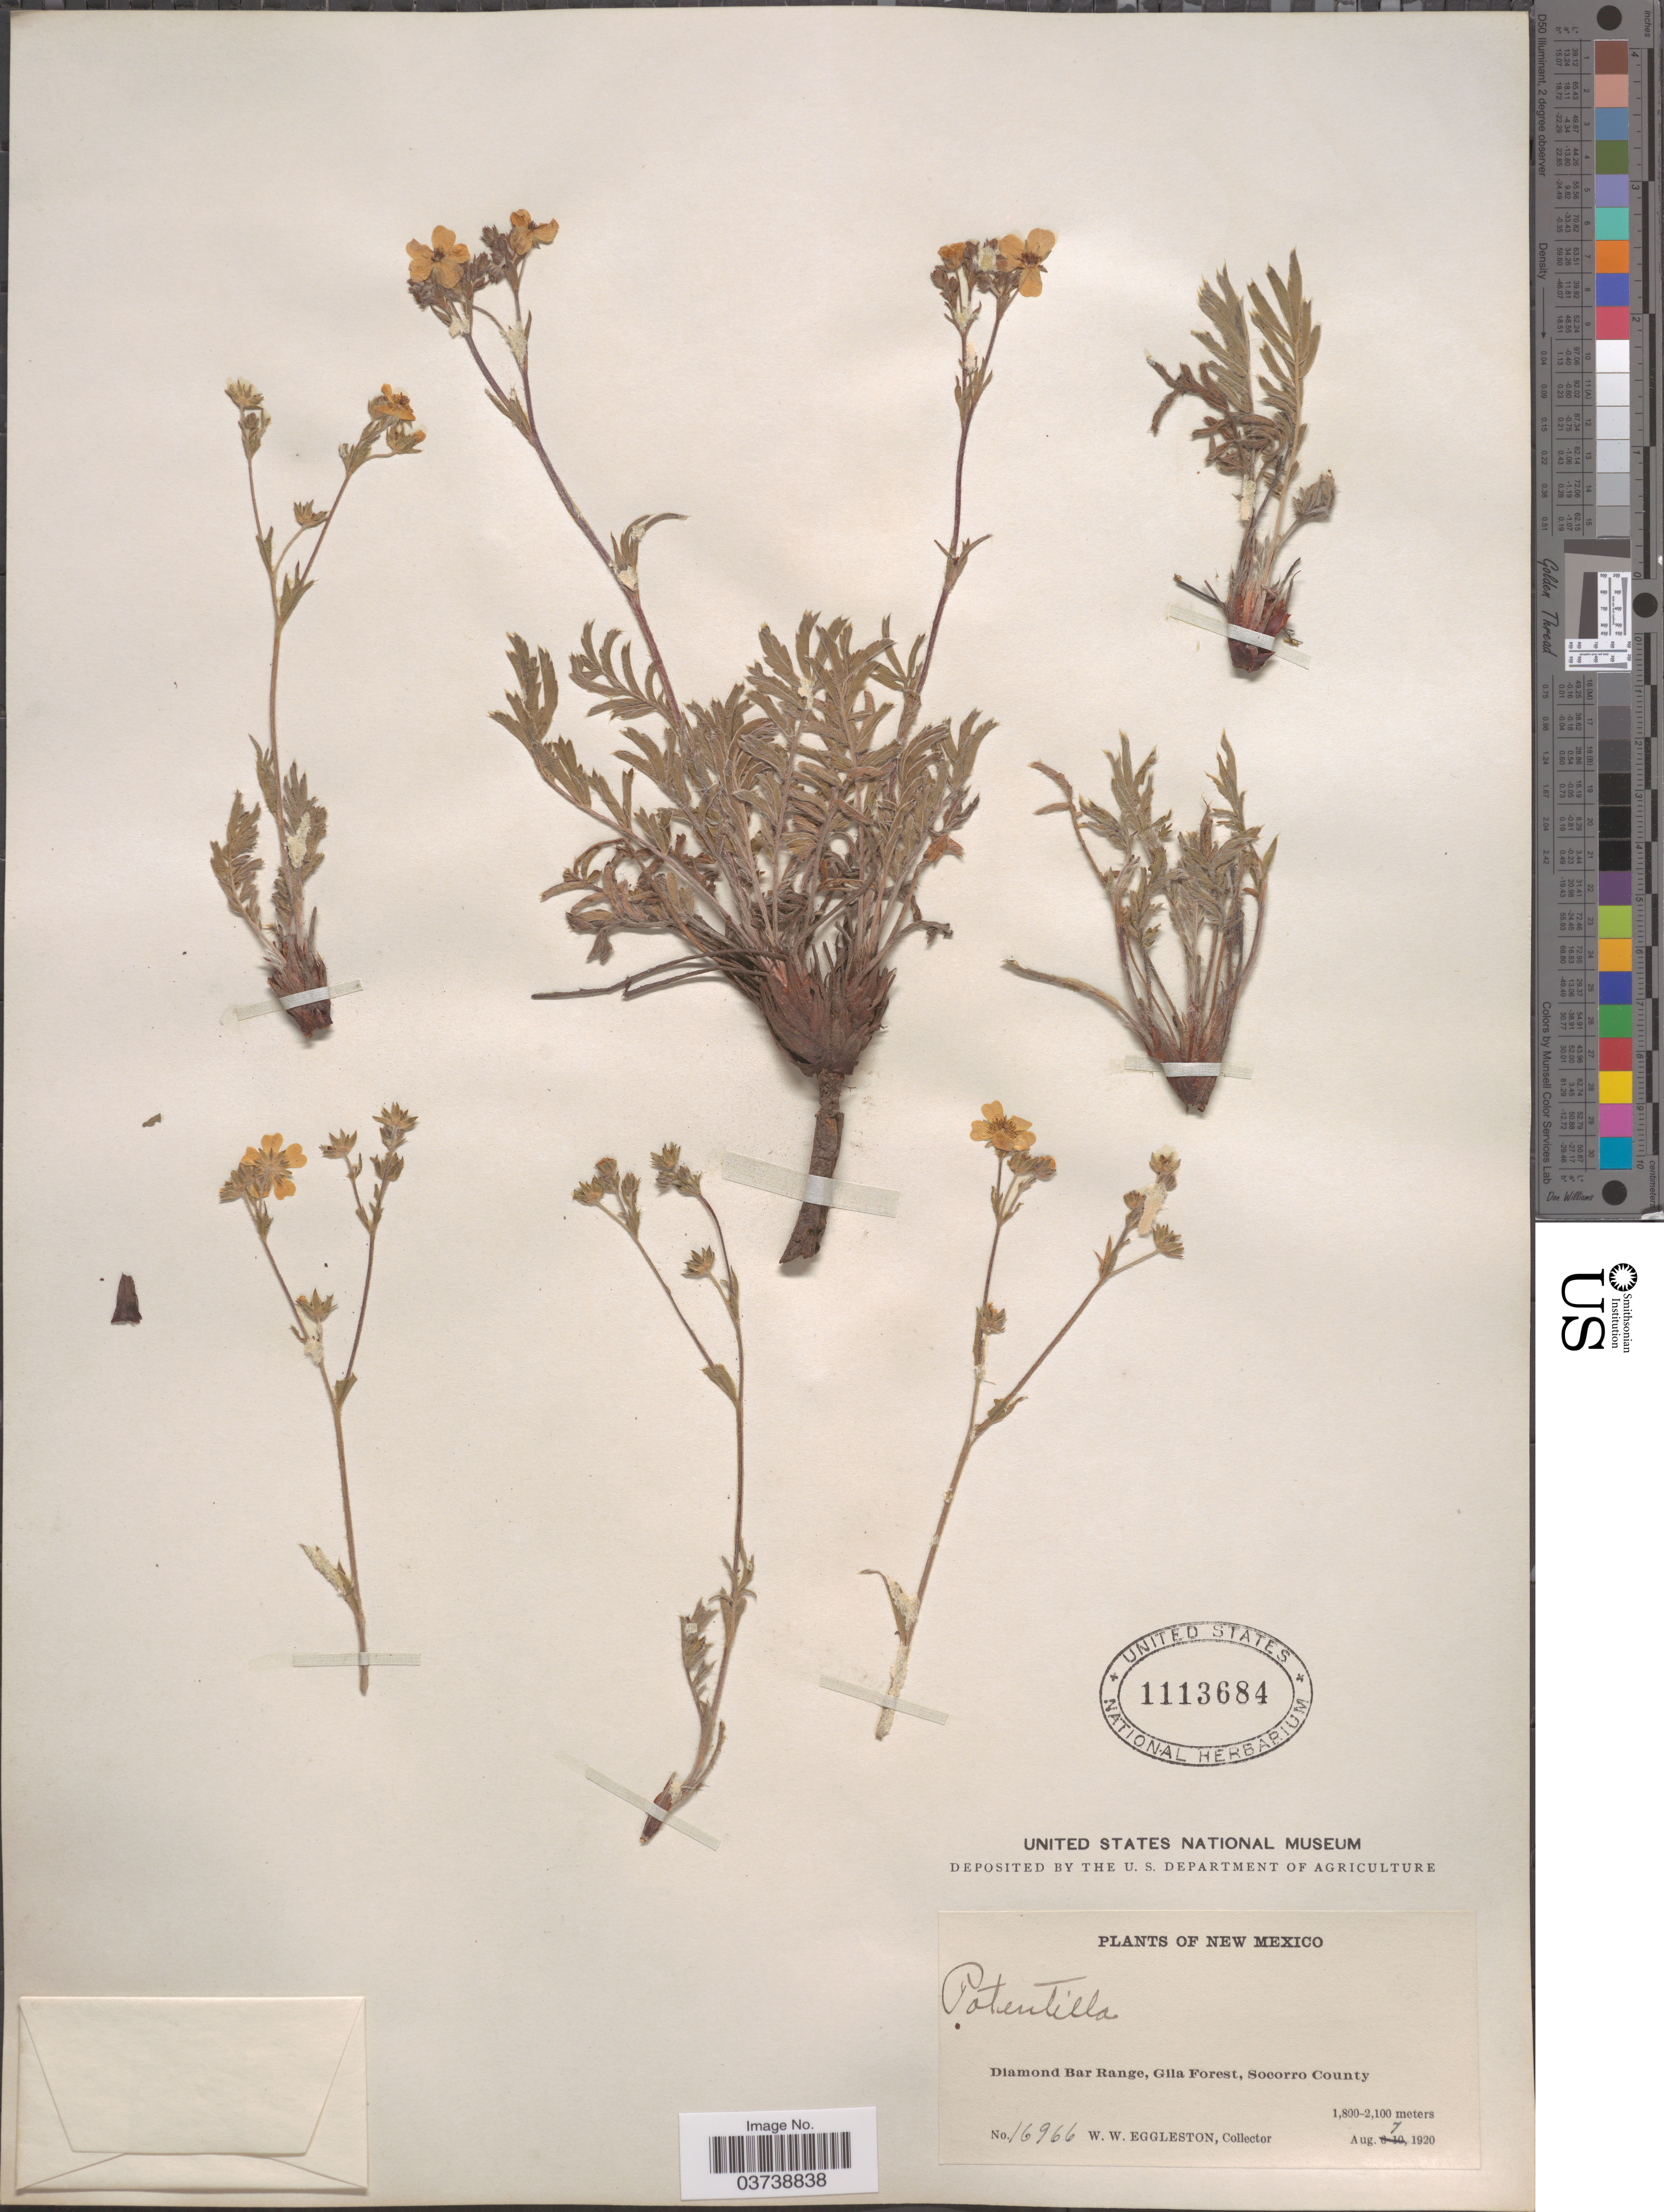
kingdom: Plantae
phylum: Tracheophyta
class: Magnoliopsida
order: Rosales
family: Rosaceae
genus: Potentilla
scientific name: Potentilla crinita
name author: A. Gray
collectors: W. W. Eggleston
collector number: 16966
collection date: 1920-08-07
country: United States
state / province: New Mexico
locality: Diamond Bar Range, Gila Forest, Socorro County.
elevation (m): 1800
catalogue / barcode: US 1113684